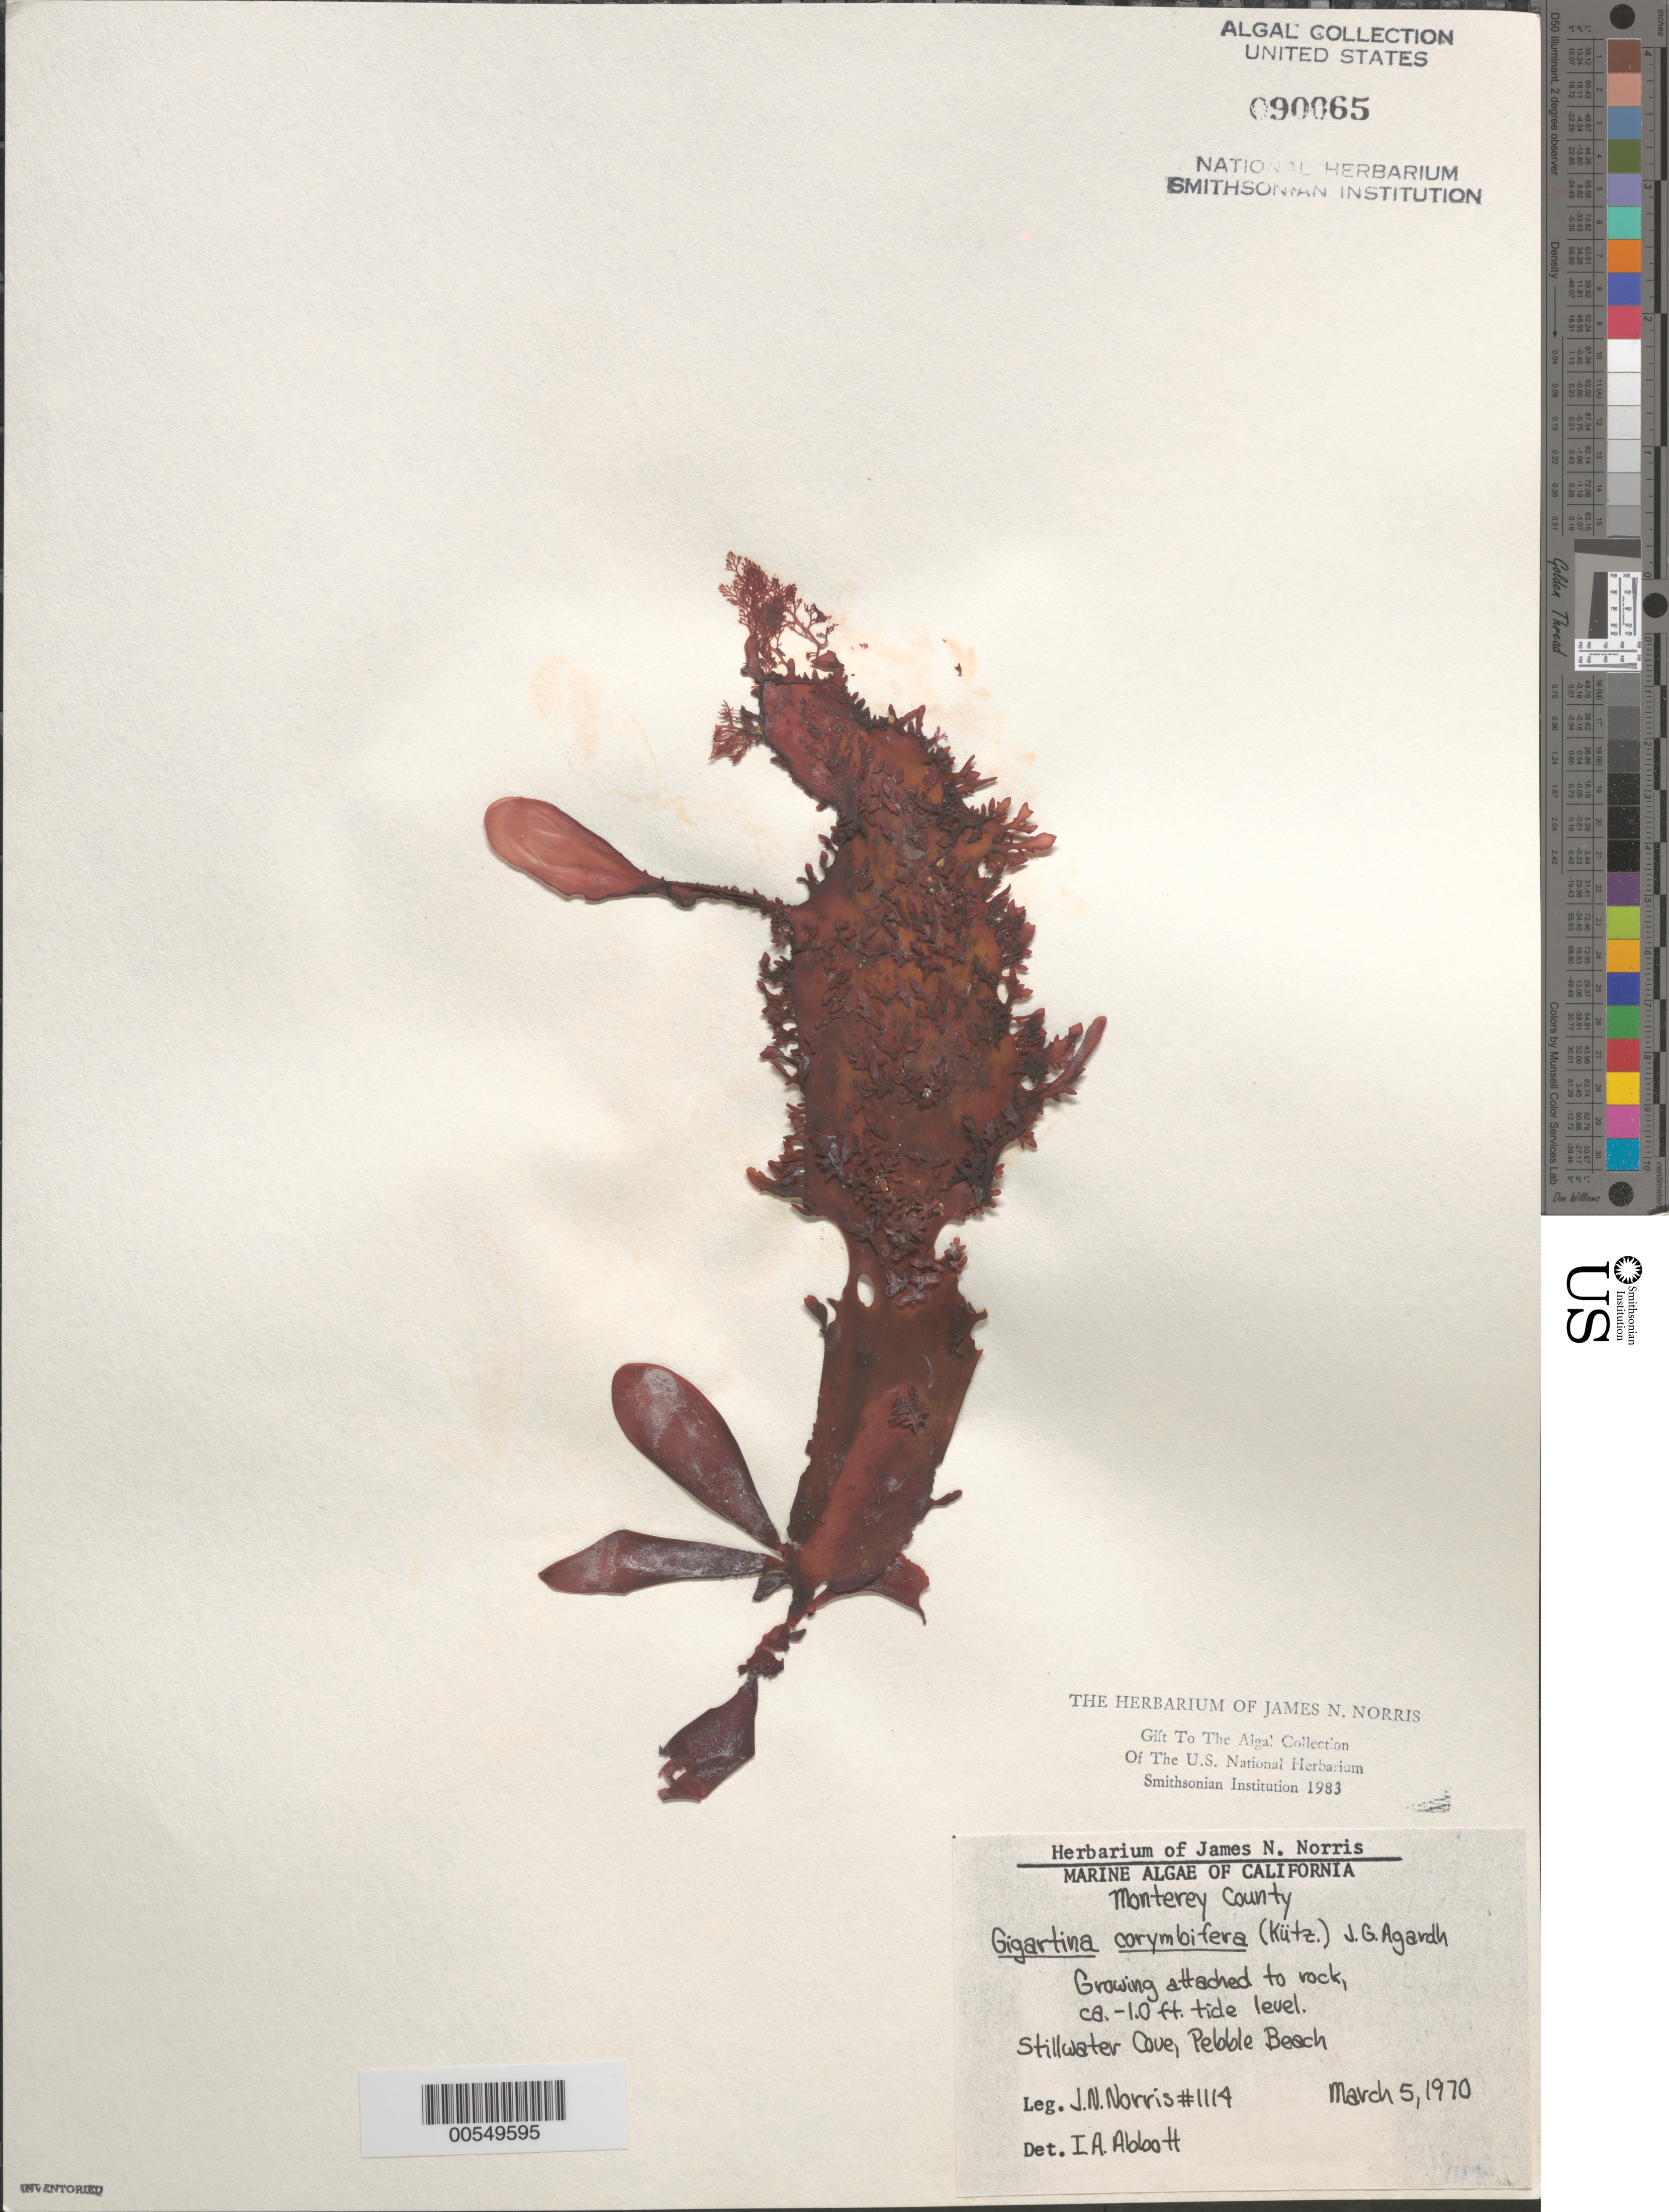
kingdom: Plantae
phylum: Rhodophyta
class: Florideophyceae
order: Gigartinales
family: Gigartinaceae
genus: Chondracanthus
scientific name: Chondracanthus corymbiferus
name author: (Kütz.) Guiry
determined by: Algae name updating Project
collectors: J. N. Norris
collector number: JN-1114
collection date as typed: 05 Mar 1970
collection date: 1970-03-05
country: United States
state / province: California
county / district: Monterey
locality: Stillwater Cove, Pebble Beach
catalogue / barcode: US 90065